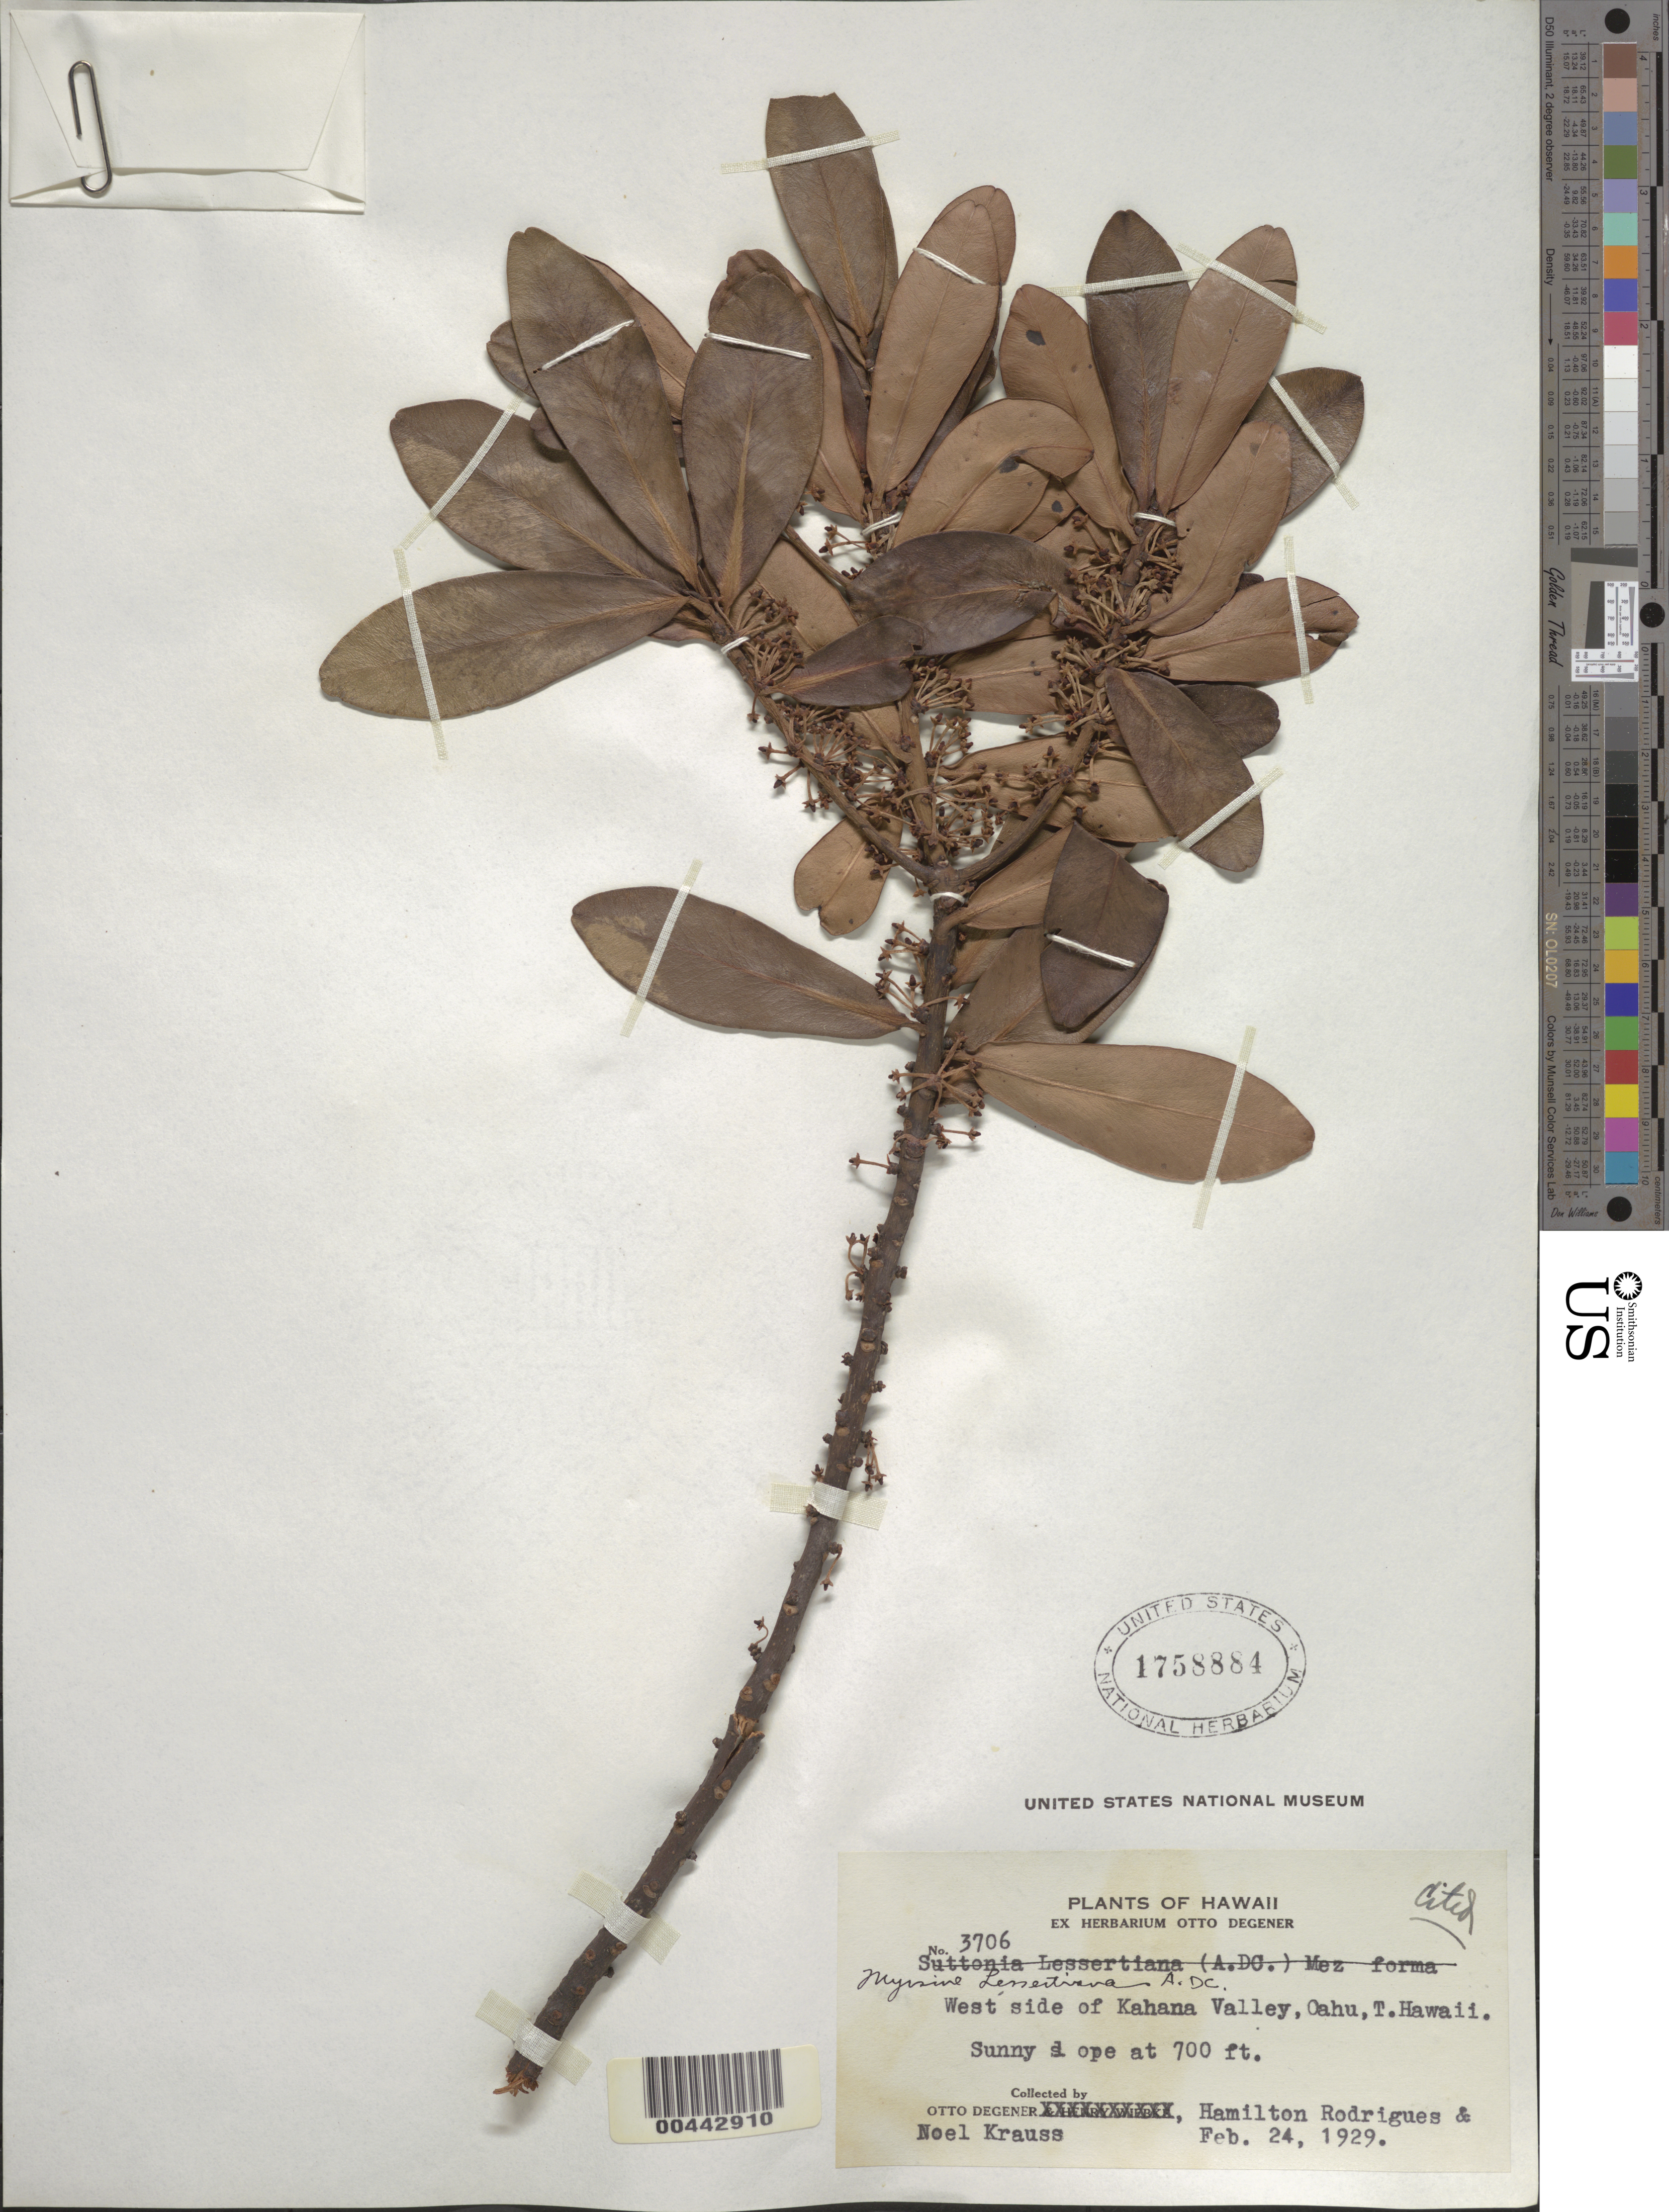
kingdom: Plantae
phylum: Tracheophyta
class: Magnoliopsida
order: Ericales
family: Primulaceae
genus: Myrsine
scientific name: Myrsine lessertiana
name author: A. DC.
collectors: O. Degener, H. Rodrigues & N. Krauss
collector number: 3706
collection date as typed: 24 Feb 1929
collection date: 1929-02-24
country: United States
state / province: Hawaii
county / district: Honolulu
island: Oahu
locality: West side of Kahana Valley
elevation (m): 213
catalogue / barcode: US 1758884